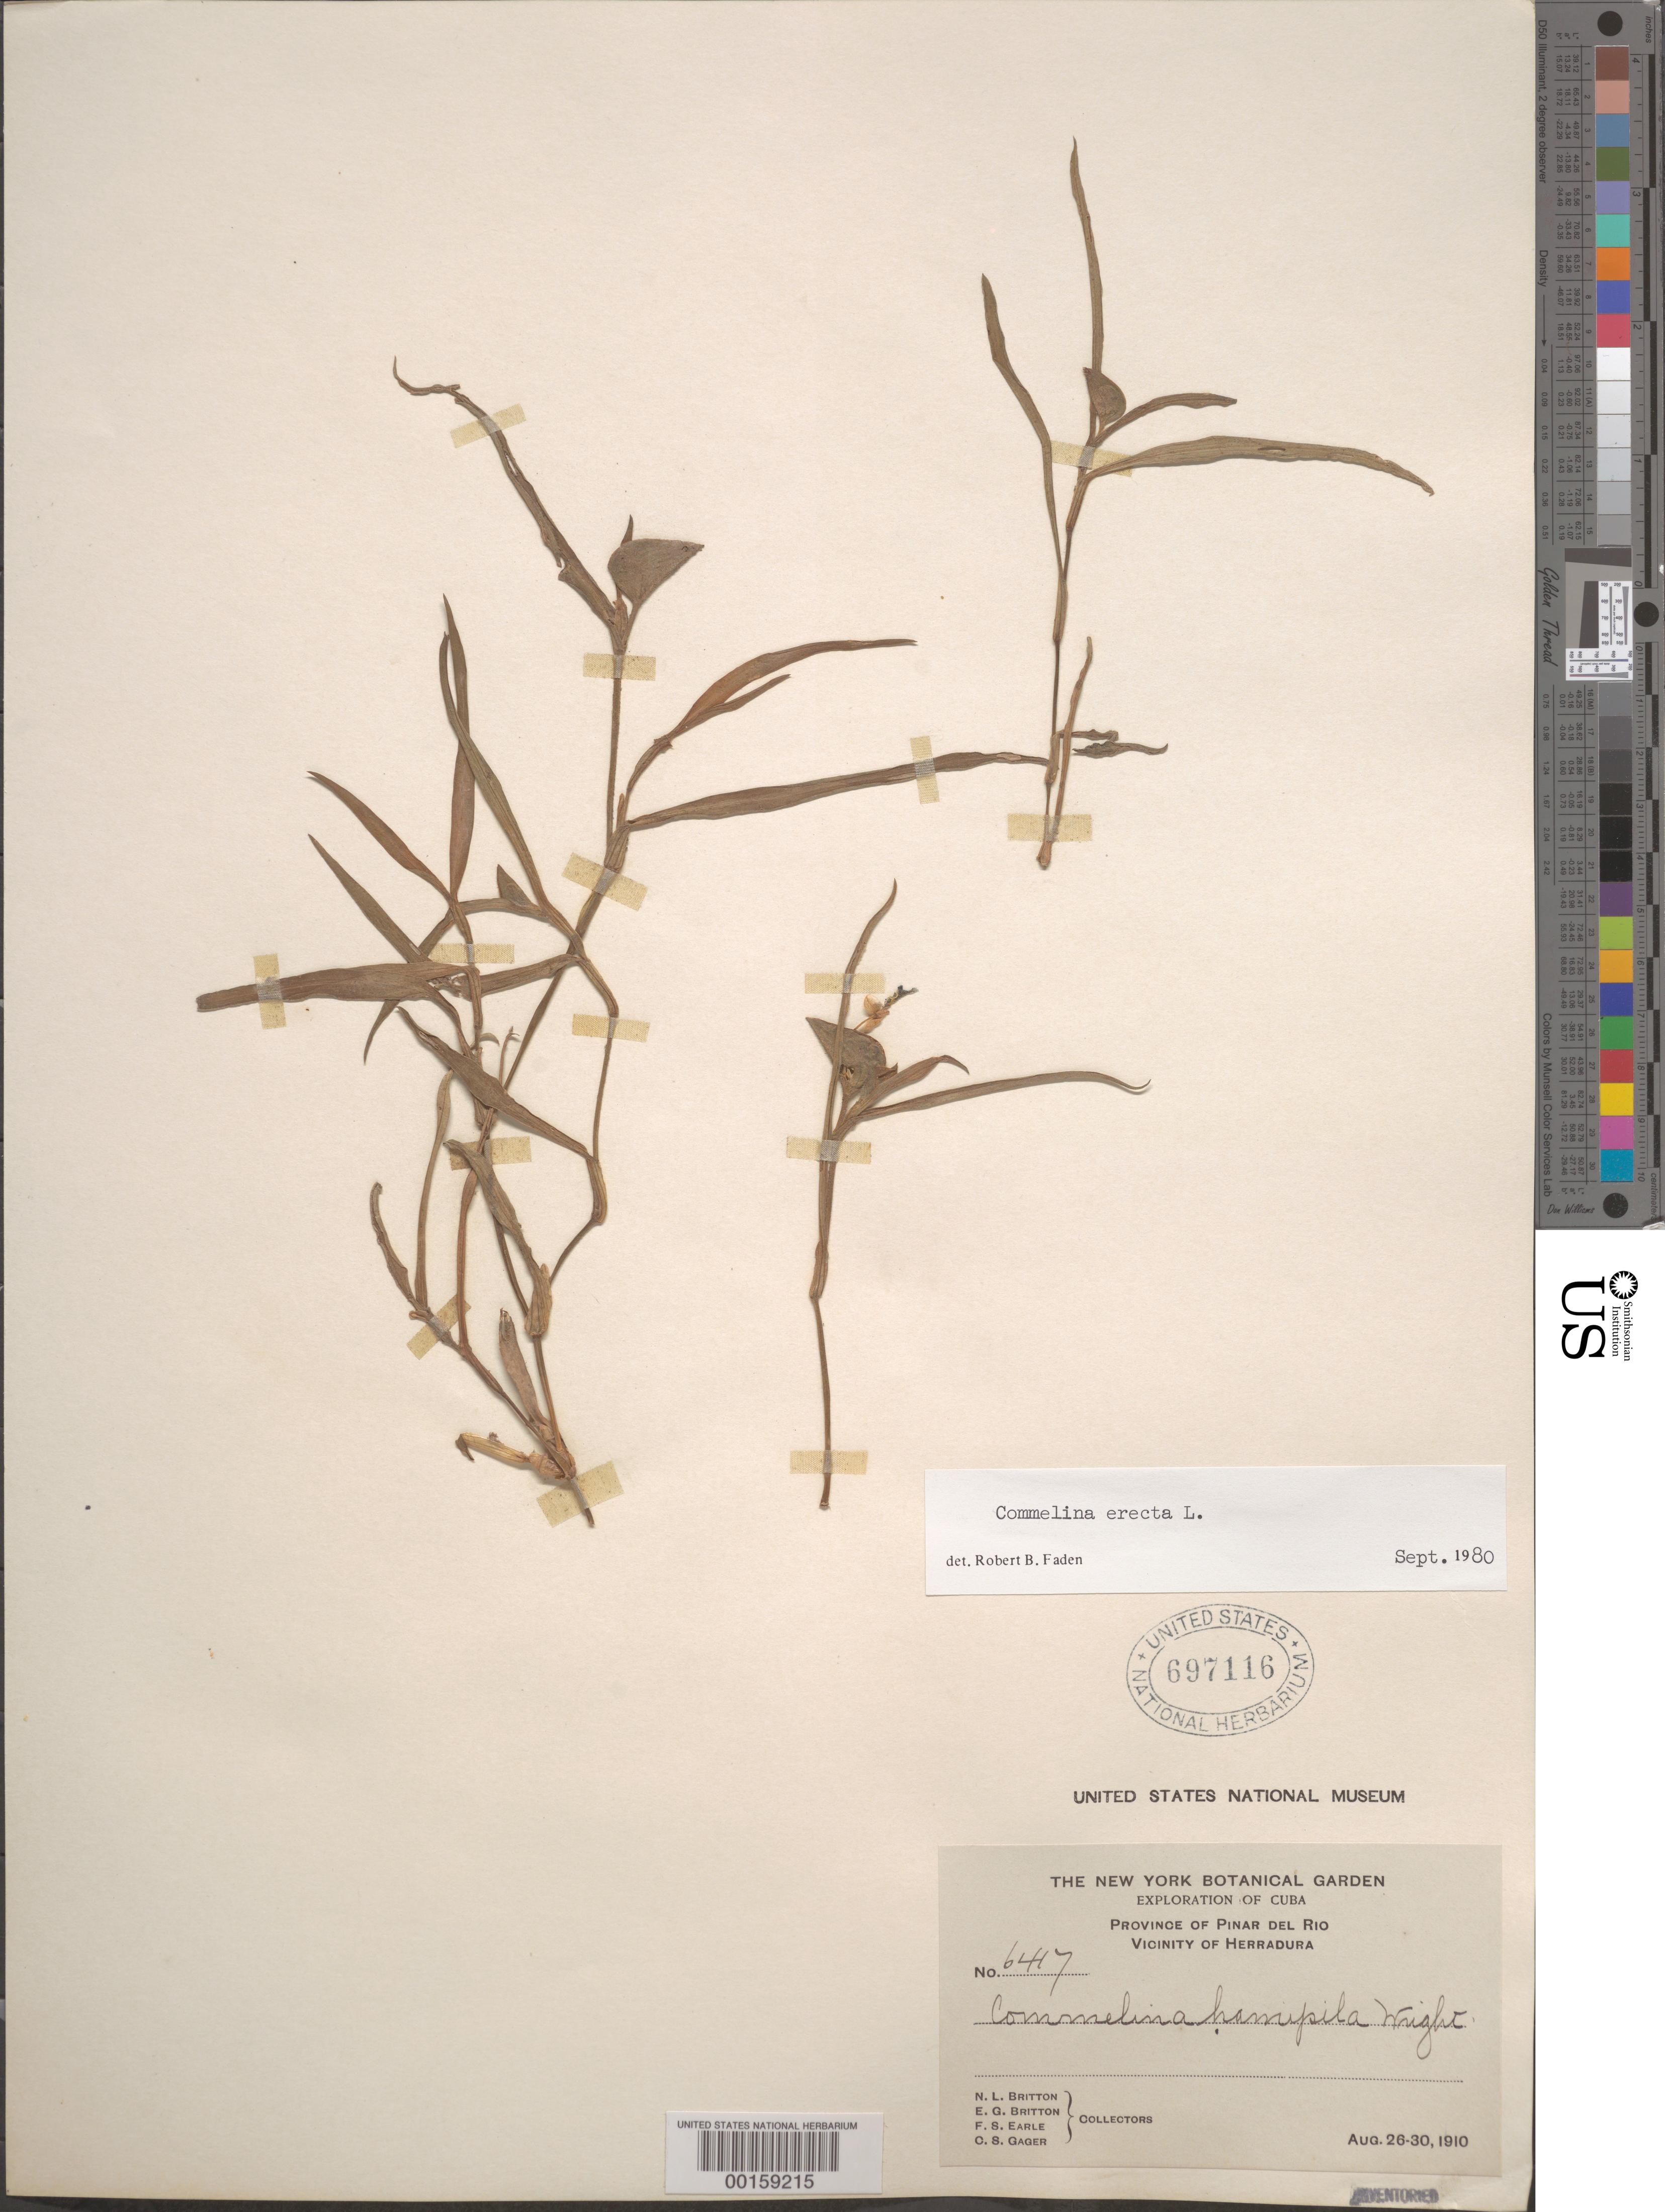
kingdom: Plantae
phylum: Tracheophyta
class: Liliopsida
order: Commelinales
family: Commelinaceae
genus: Commelina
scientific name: Commelina erecta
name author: L.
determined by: Faden, Robert B., (US), Smithsonian Institution - National Museum of Natural History (UNITED STATES)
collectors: N. Britton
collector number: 6417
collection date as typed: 26 Aug 1910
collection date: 1910-08-26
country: Cuba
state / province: Pinar del Río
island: Greater Antilles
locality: Herradura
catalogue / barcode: US 697116